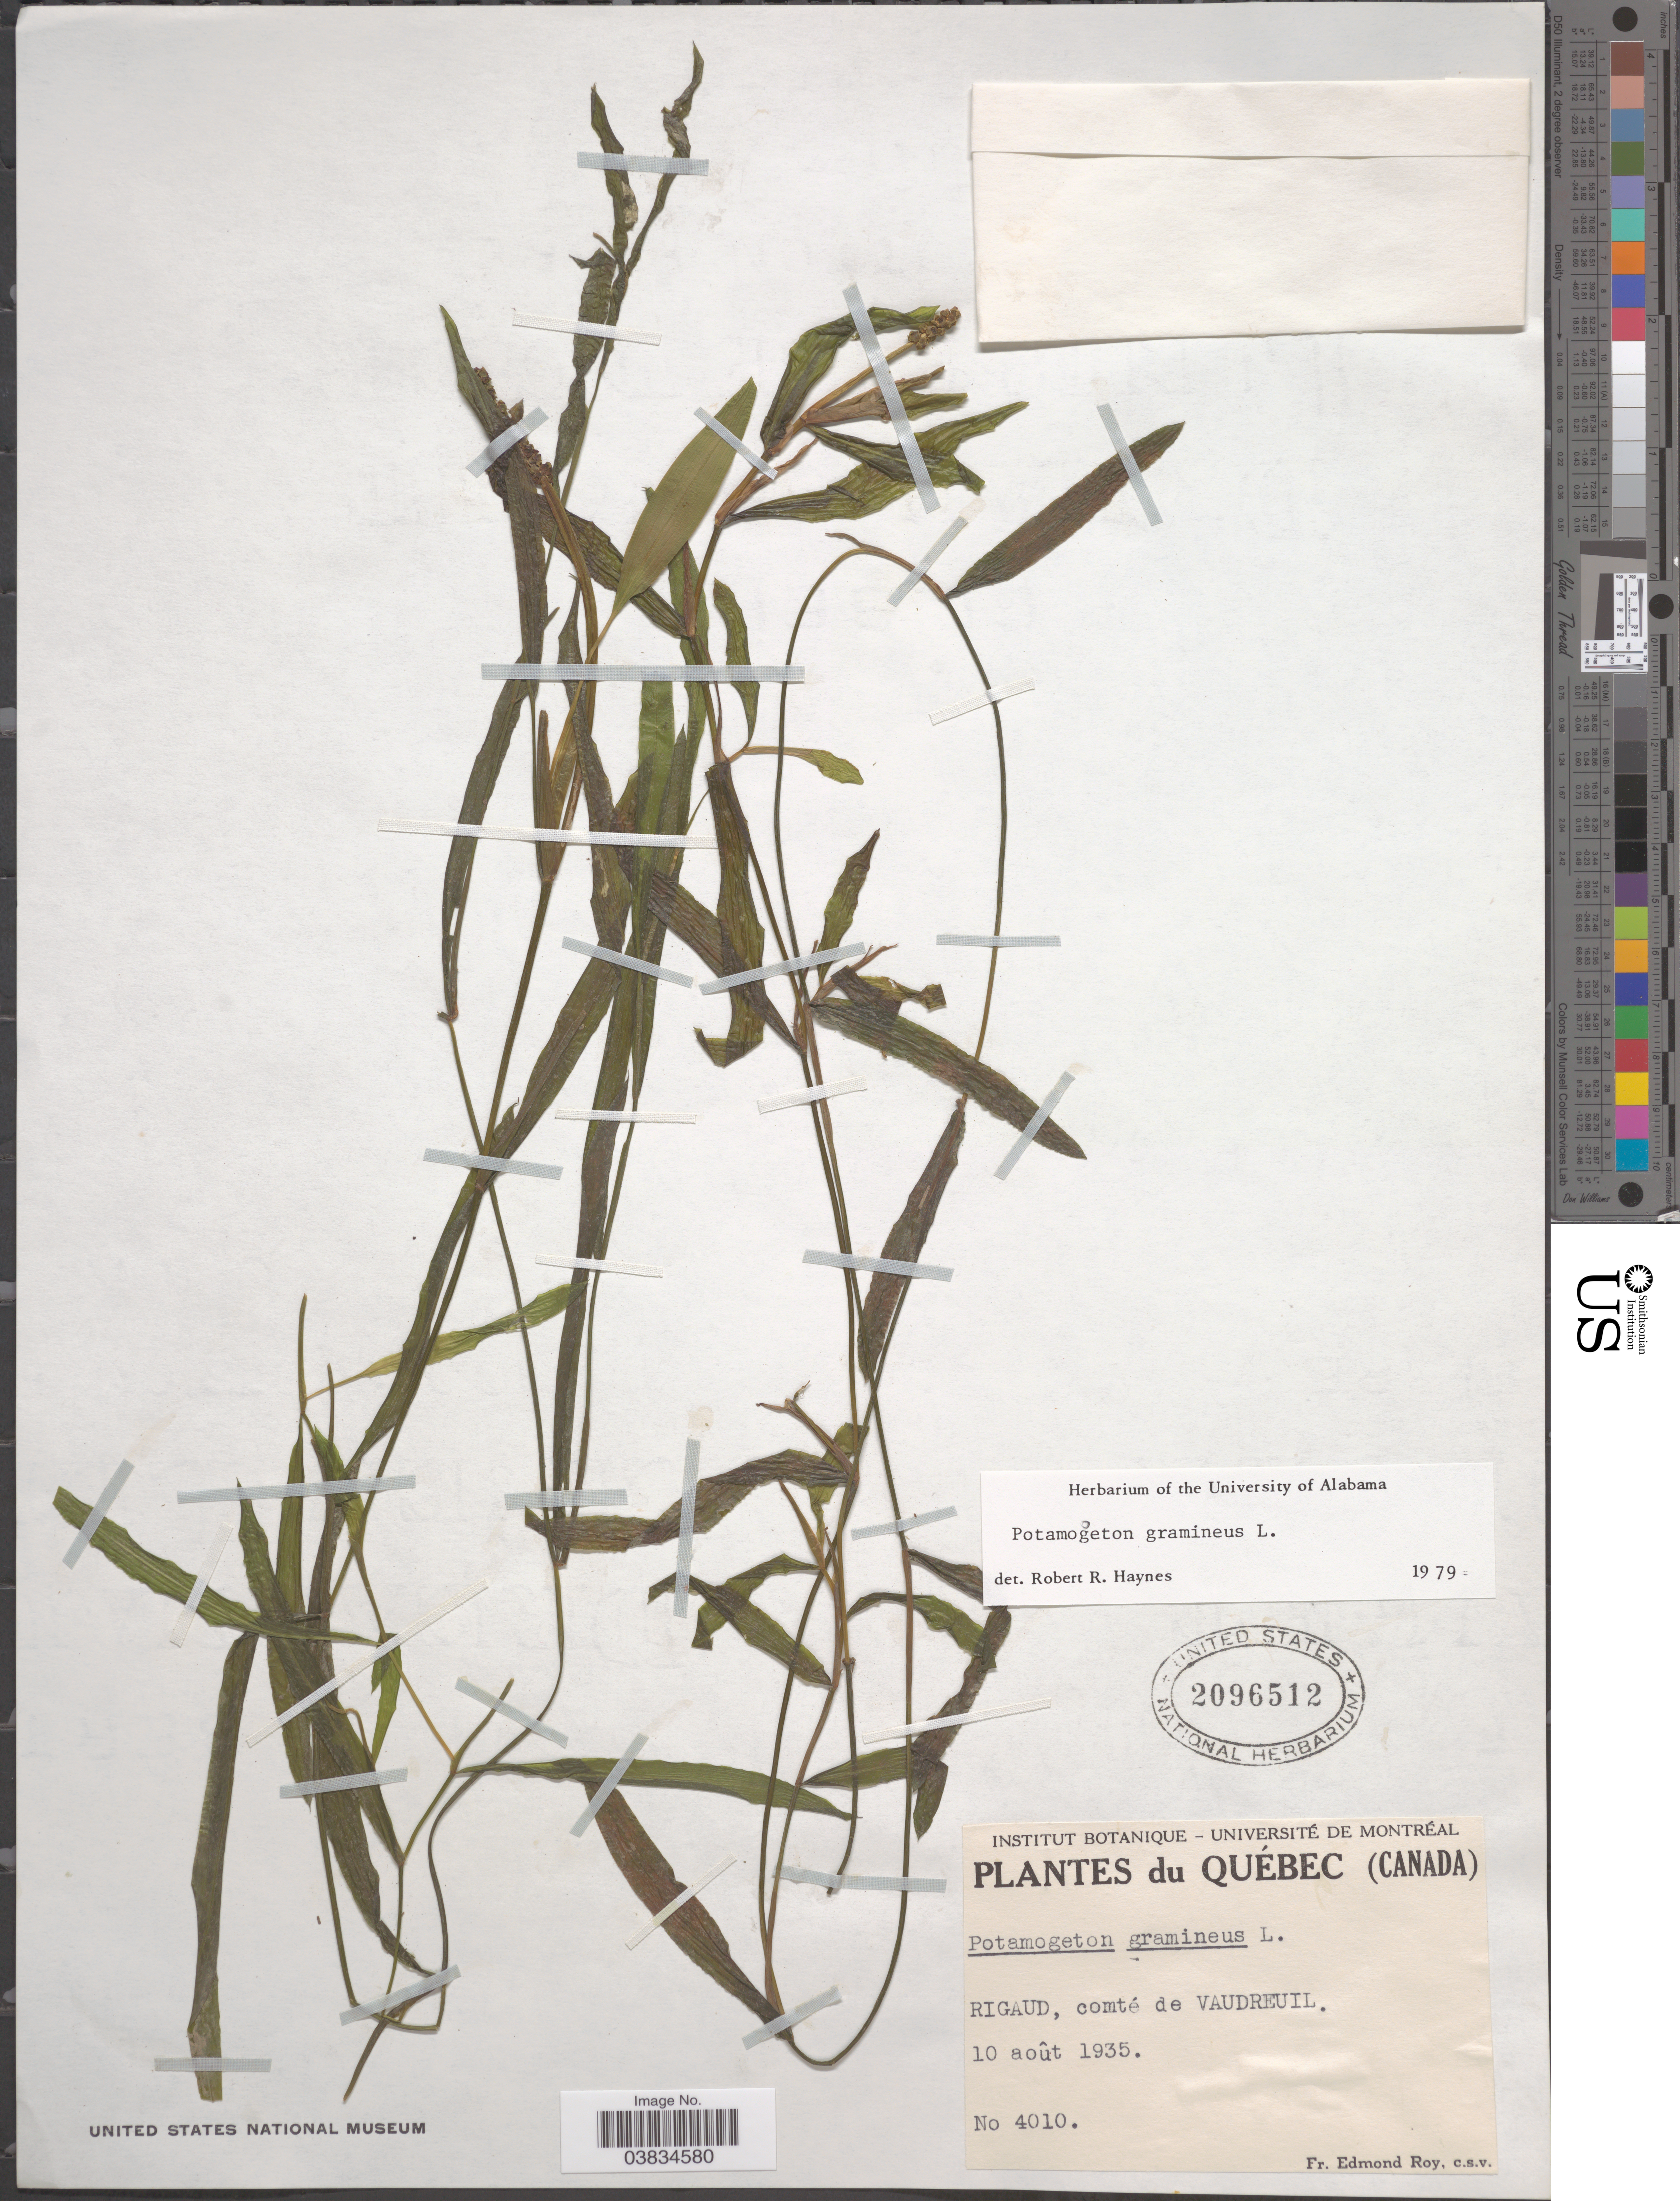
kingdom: Plantae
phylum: Tracheophyta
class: Liliopsida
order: Alismatales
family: Potamogetonaceae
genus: Potamogeton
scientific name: Potamogeton gramineus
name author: L.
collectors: E. Roy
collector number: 4010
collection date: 1935-08-10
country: Canada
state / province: Quebec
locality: Rigaud, comté de Vaudreuil.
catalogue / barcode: US 2096512